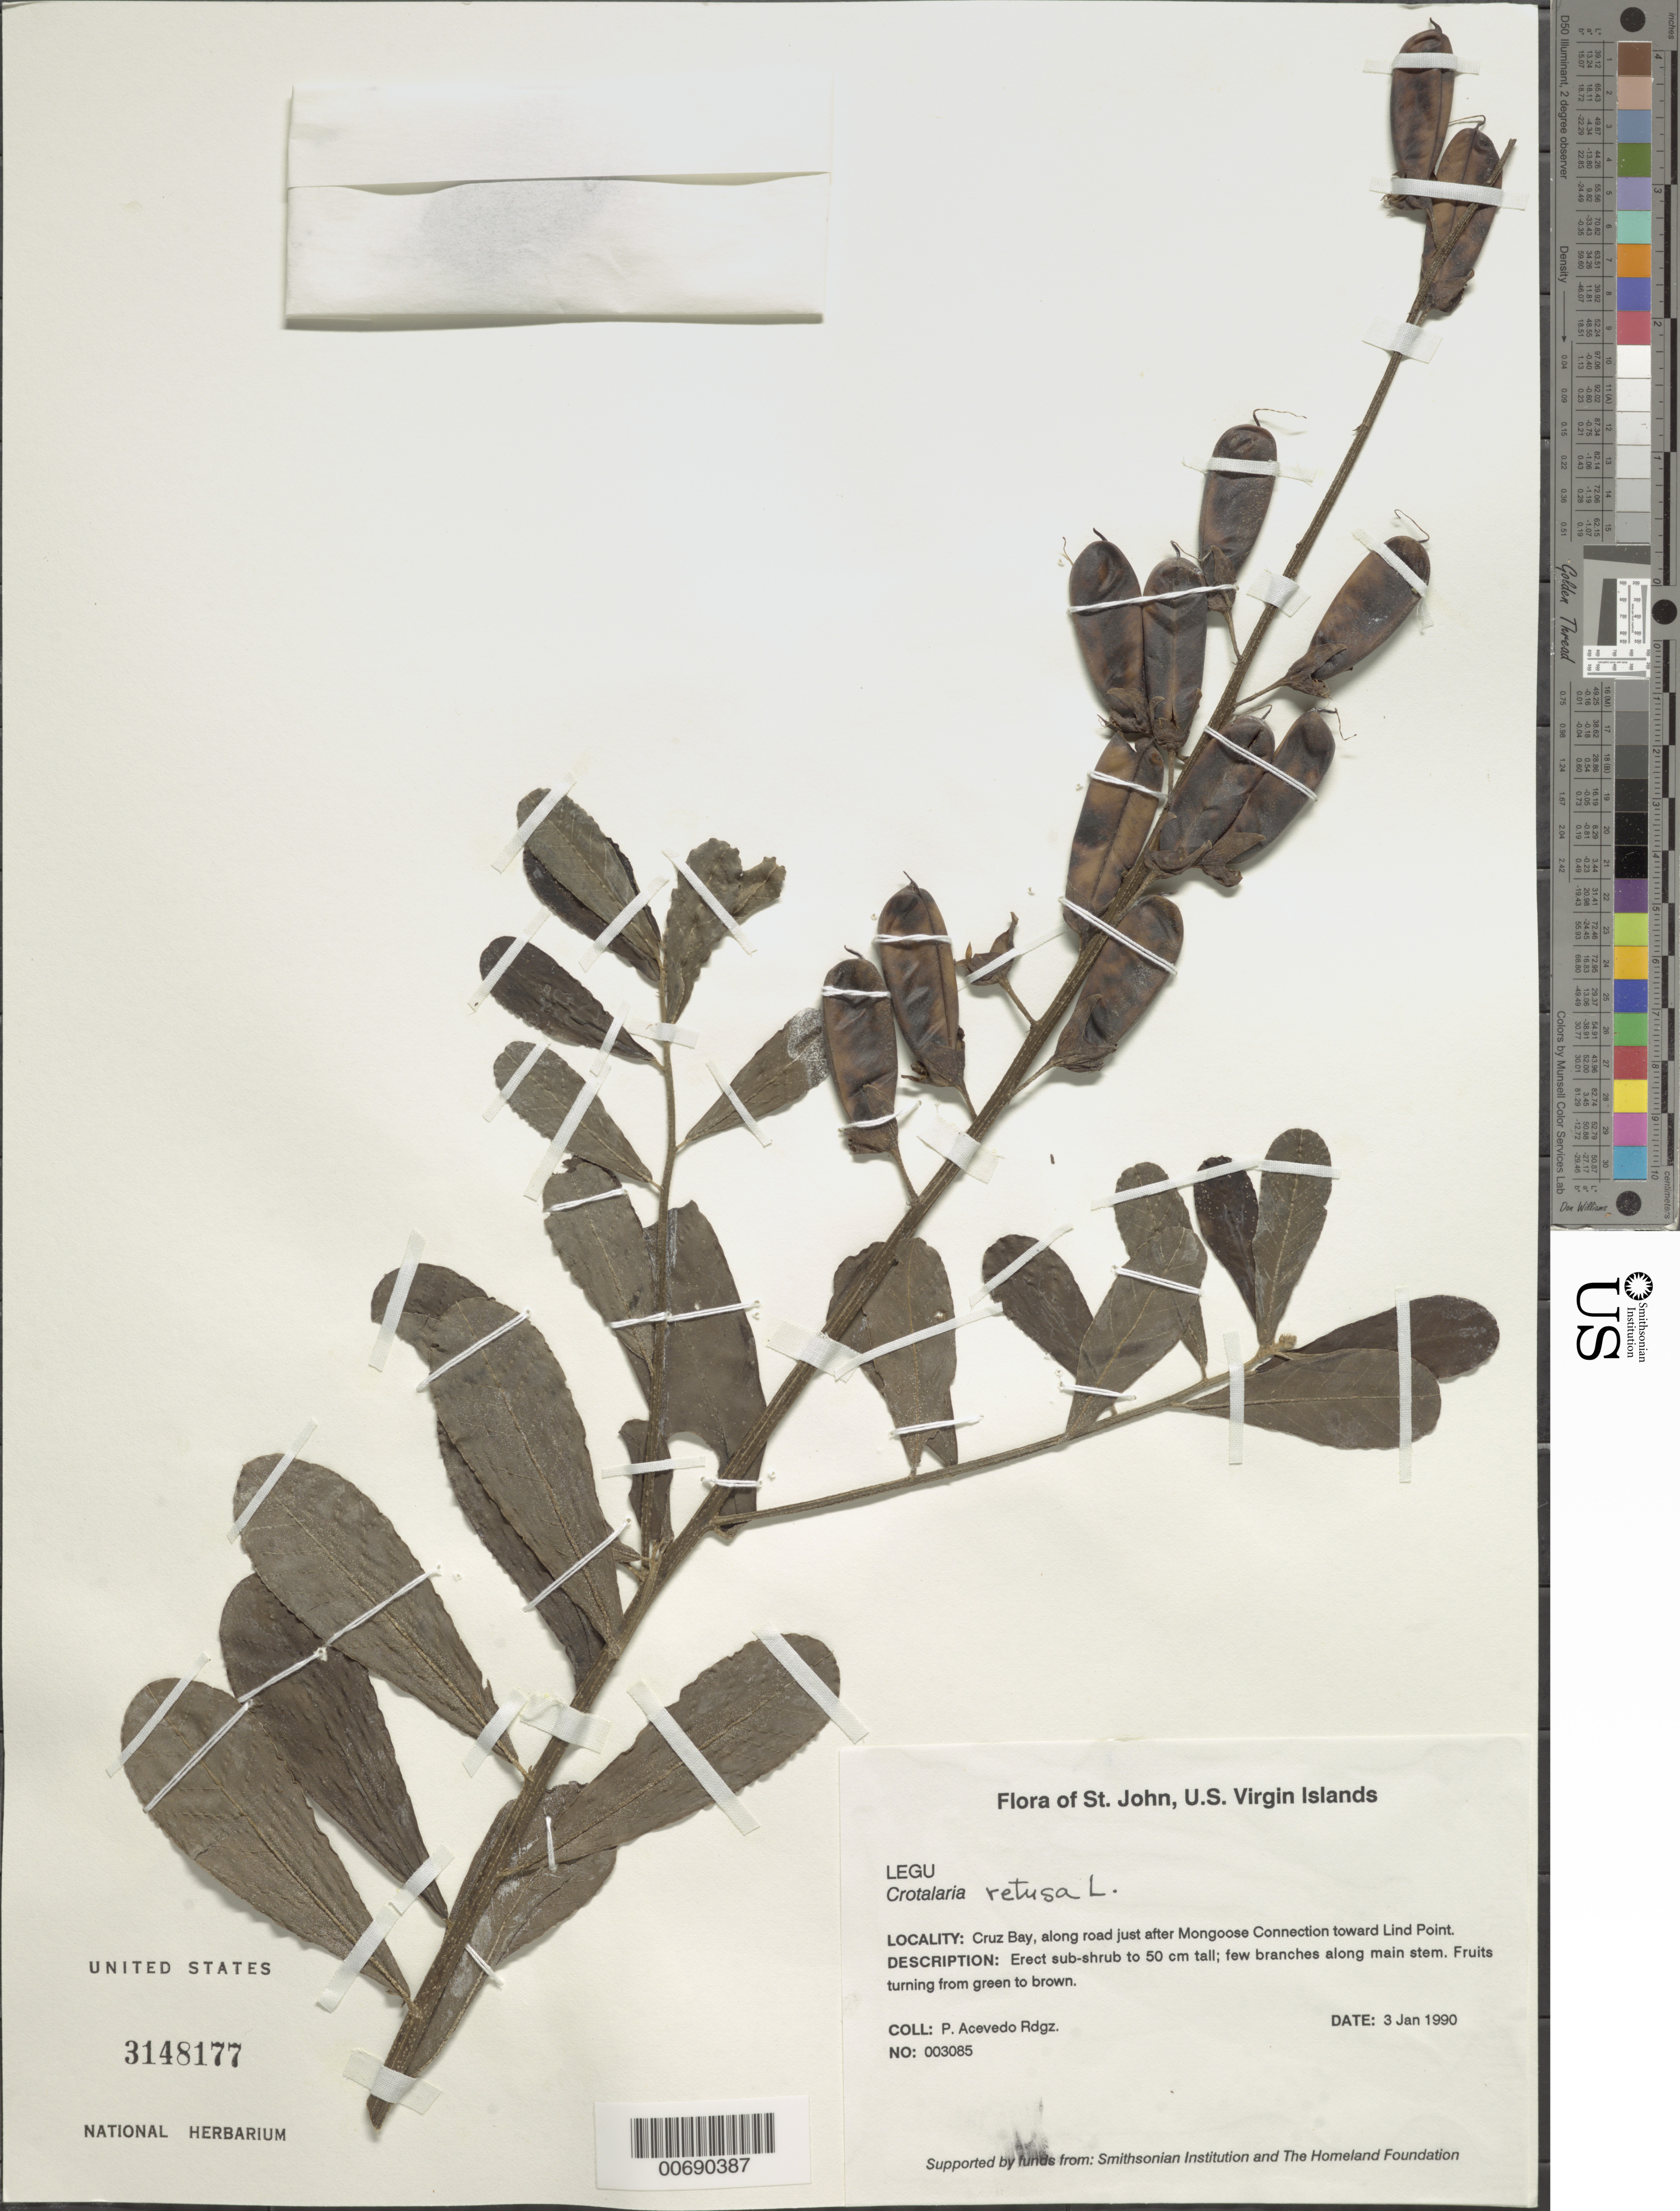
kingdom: Plantae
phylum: Tracheophyta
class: Magnoliopsida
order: Fabales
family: Fabaceae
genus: Crotalaria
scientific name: Crotalaria retusa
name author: L.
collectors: P. Acevedo-Rodr.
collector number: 3085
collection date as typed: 03 Jan 1990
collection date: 1990-01-03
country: U.S. Virgin Islands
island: St. John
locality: Cruz Bay Quarter; Cruz Bay, along road just after Mongoose Connection toward Lind Point.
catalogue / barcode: US 3148177